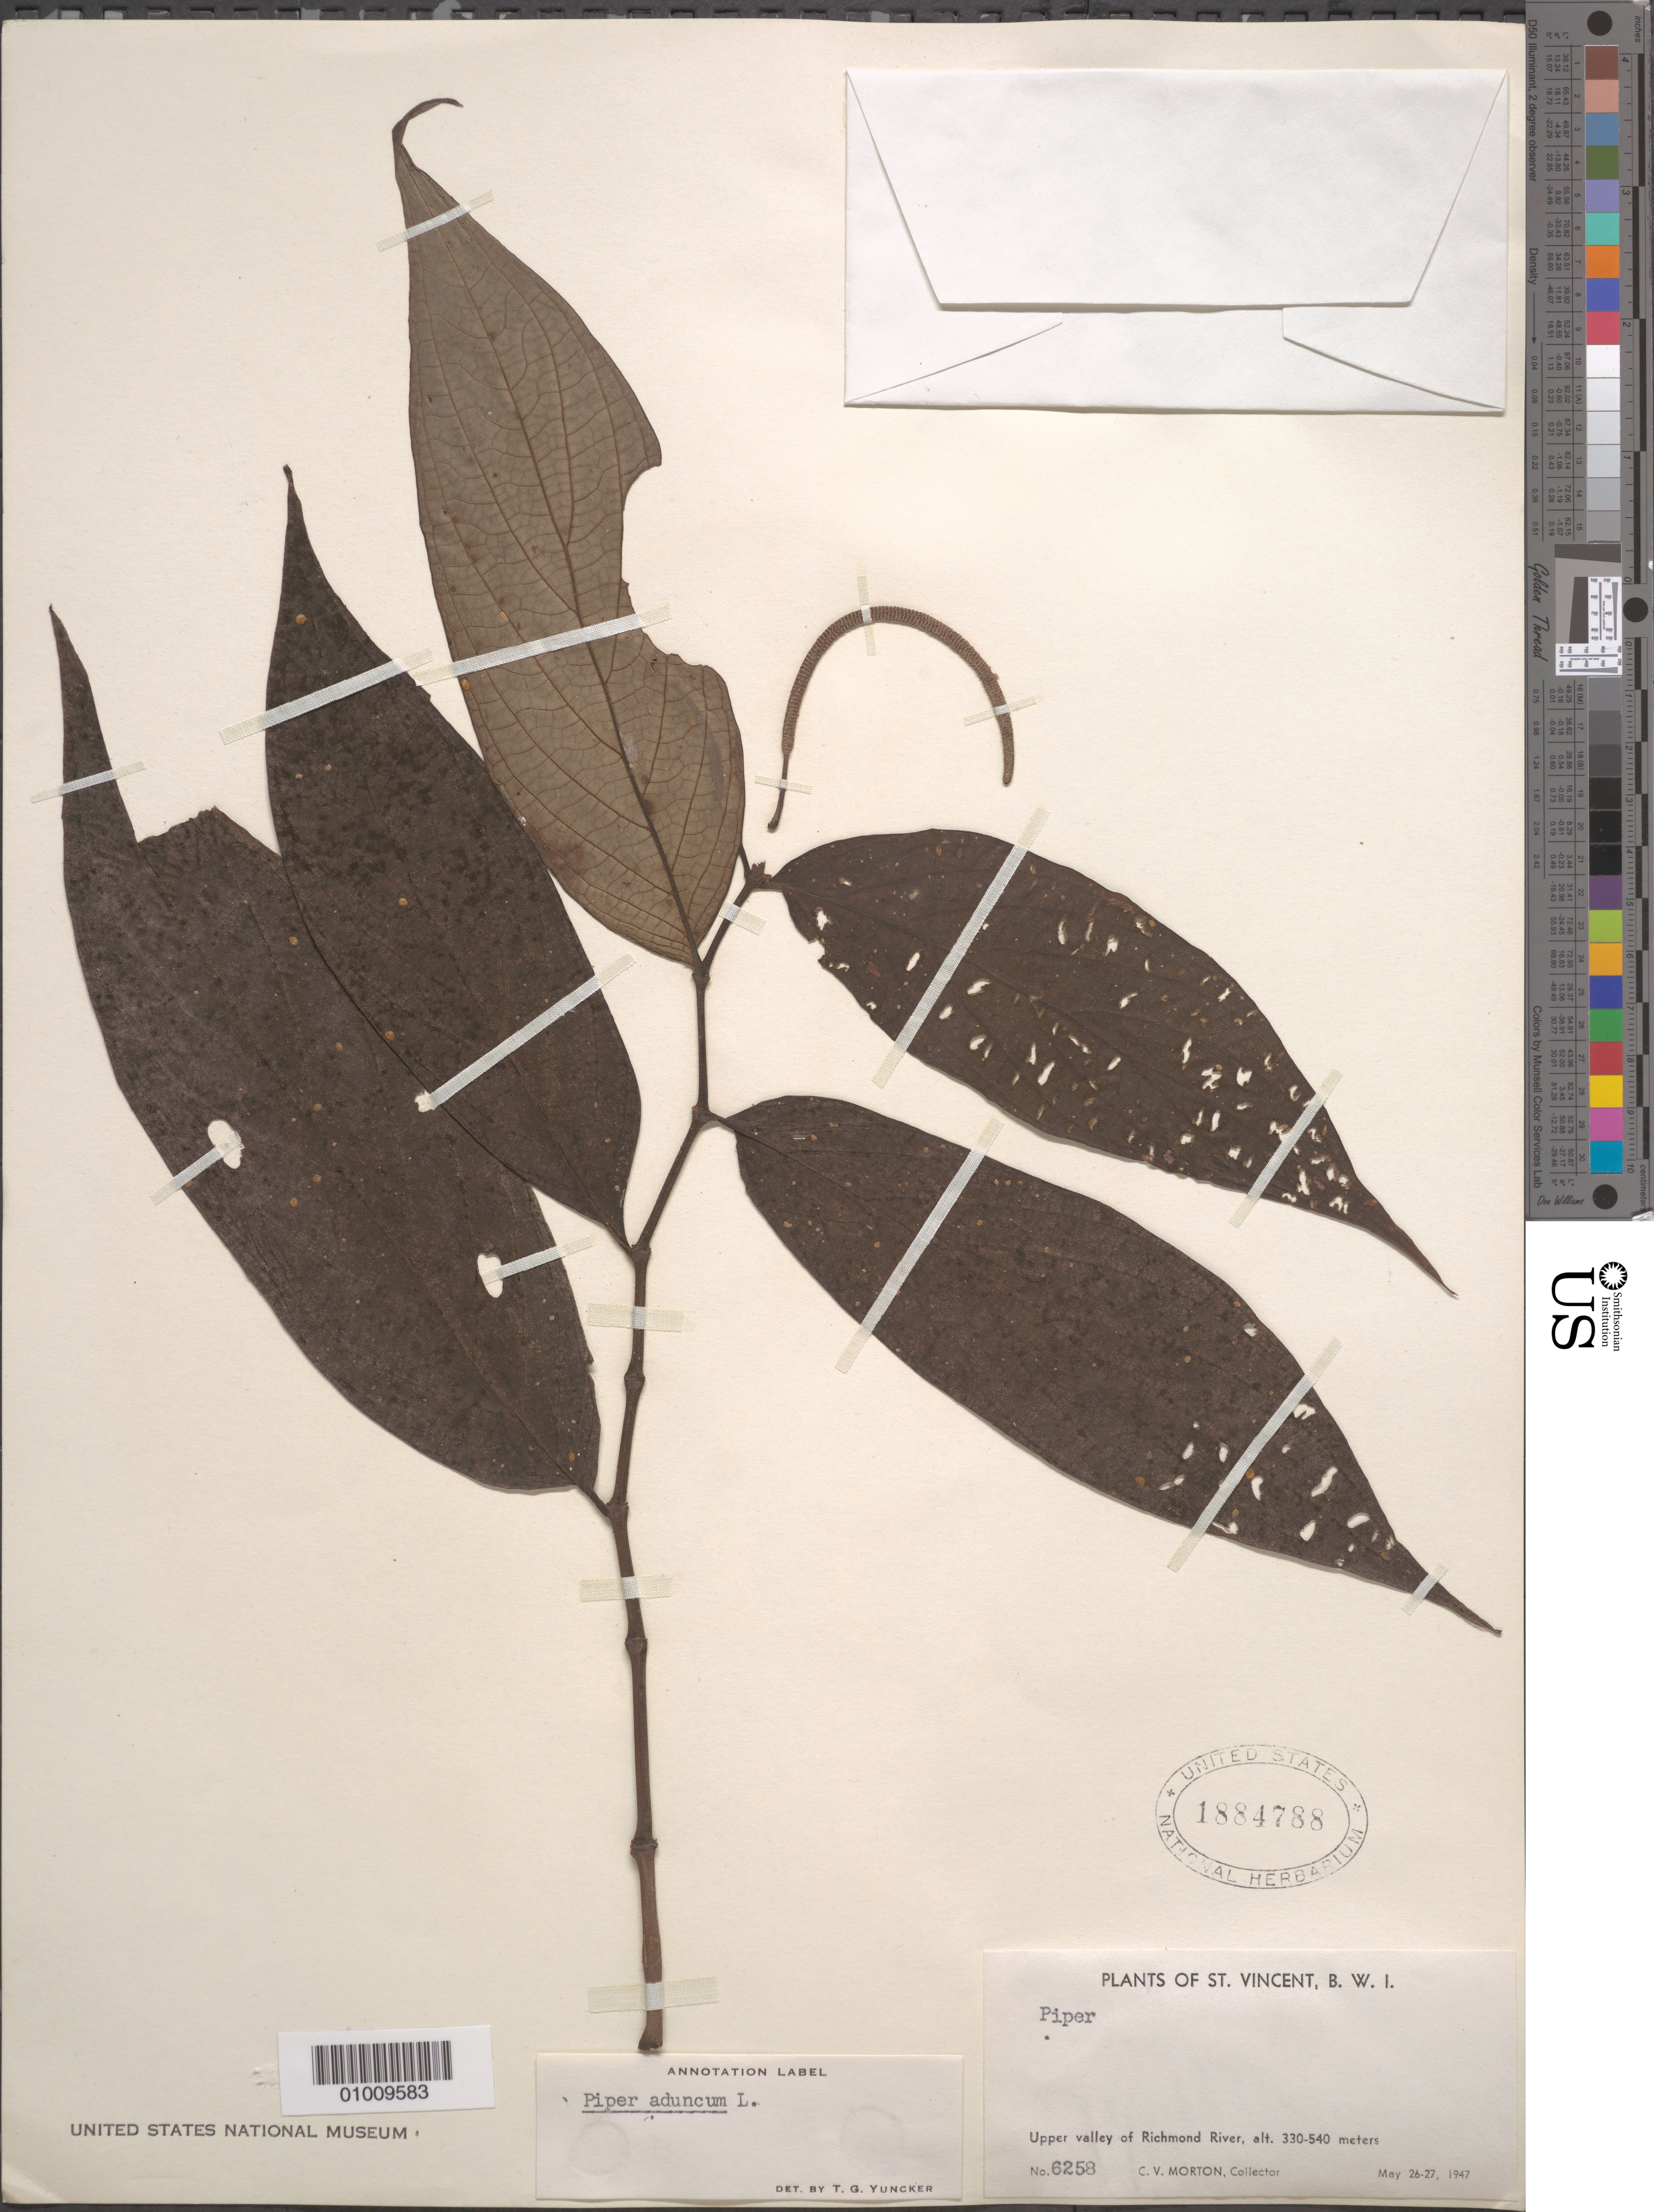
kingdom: Plantae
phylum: Tracheophyta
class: Magnoliopsida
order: Piperales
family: Piperaceae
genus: Piper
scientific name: Piper aduncum var. aduncum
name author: L.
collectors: C. V. Morton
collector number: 6258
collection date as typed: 26 May 1947 to 27 May 1947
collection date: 1947-05-26/1947-05-27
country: St. Vincent - Grenadines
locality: Upper valley of Richmond River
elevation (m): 330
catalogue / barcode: US 1884788